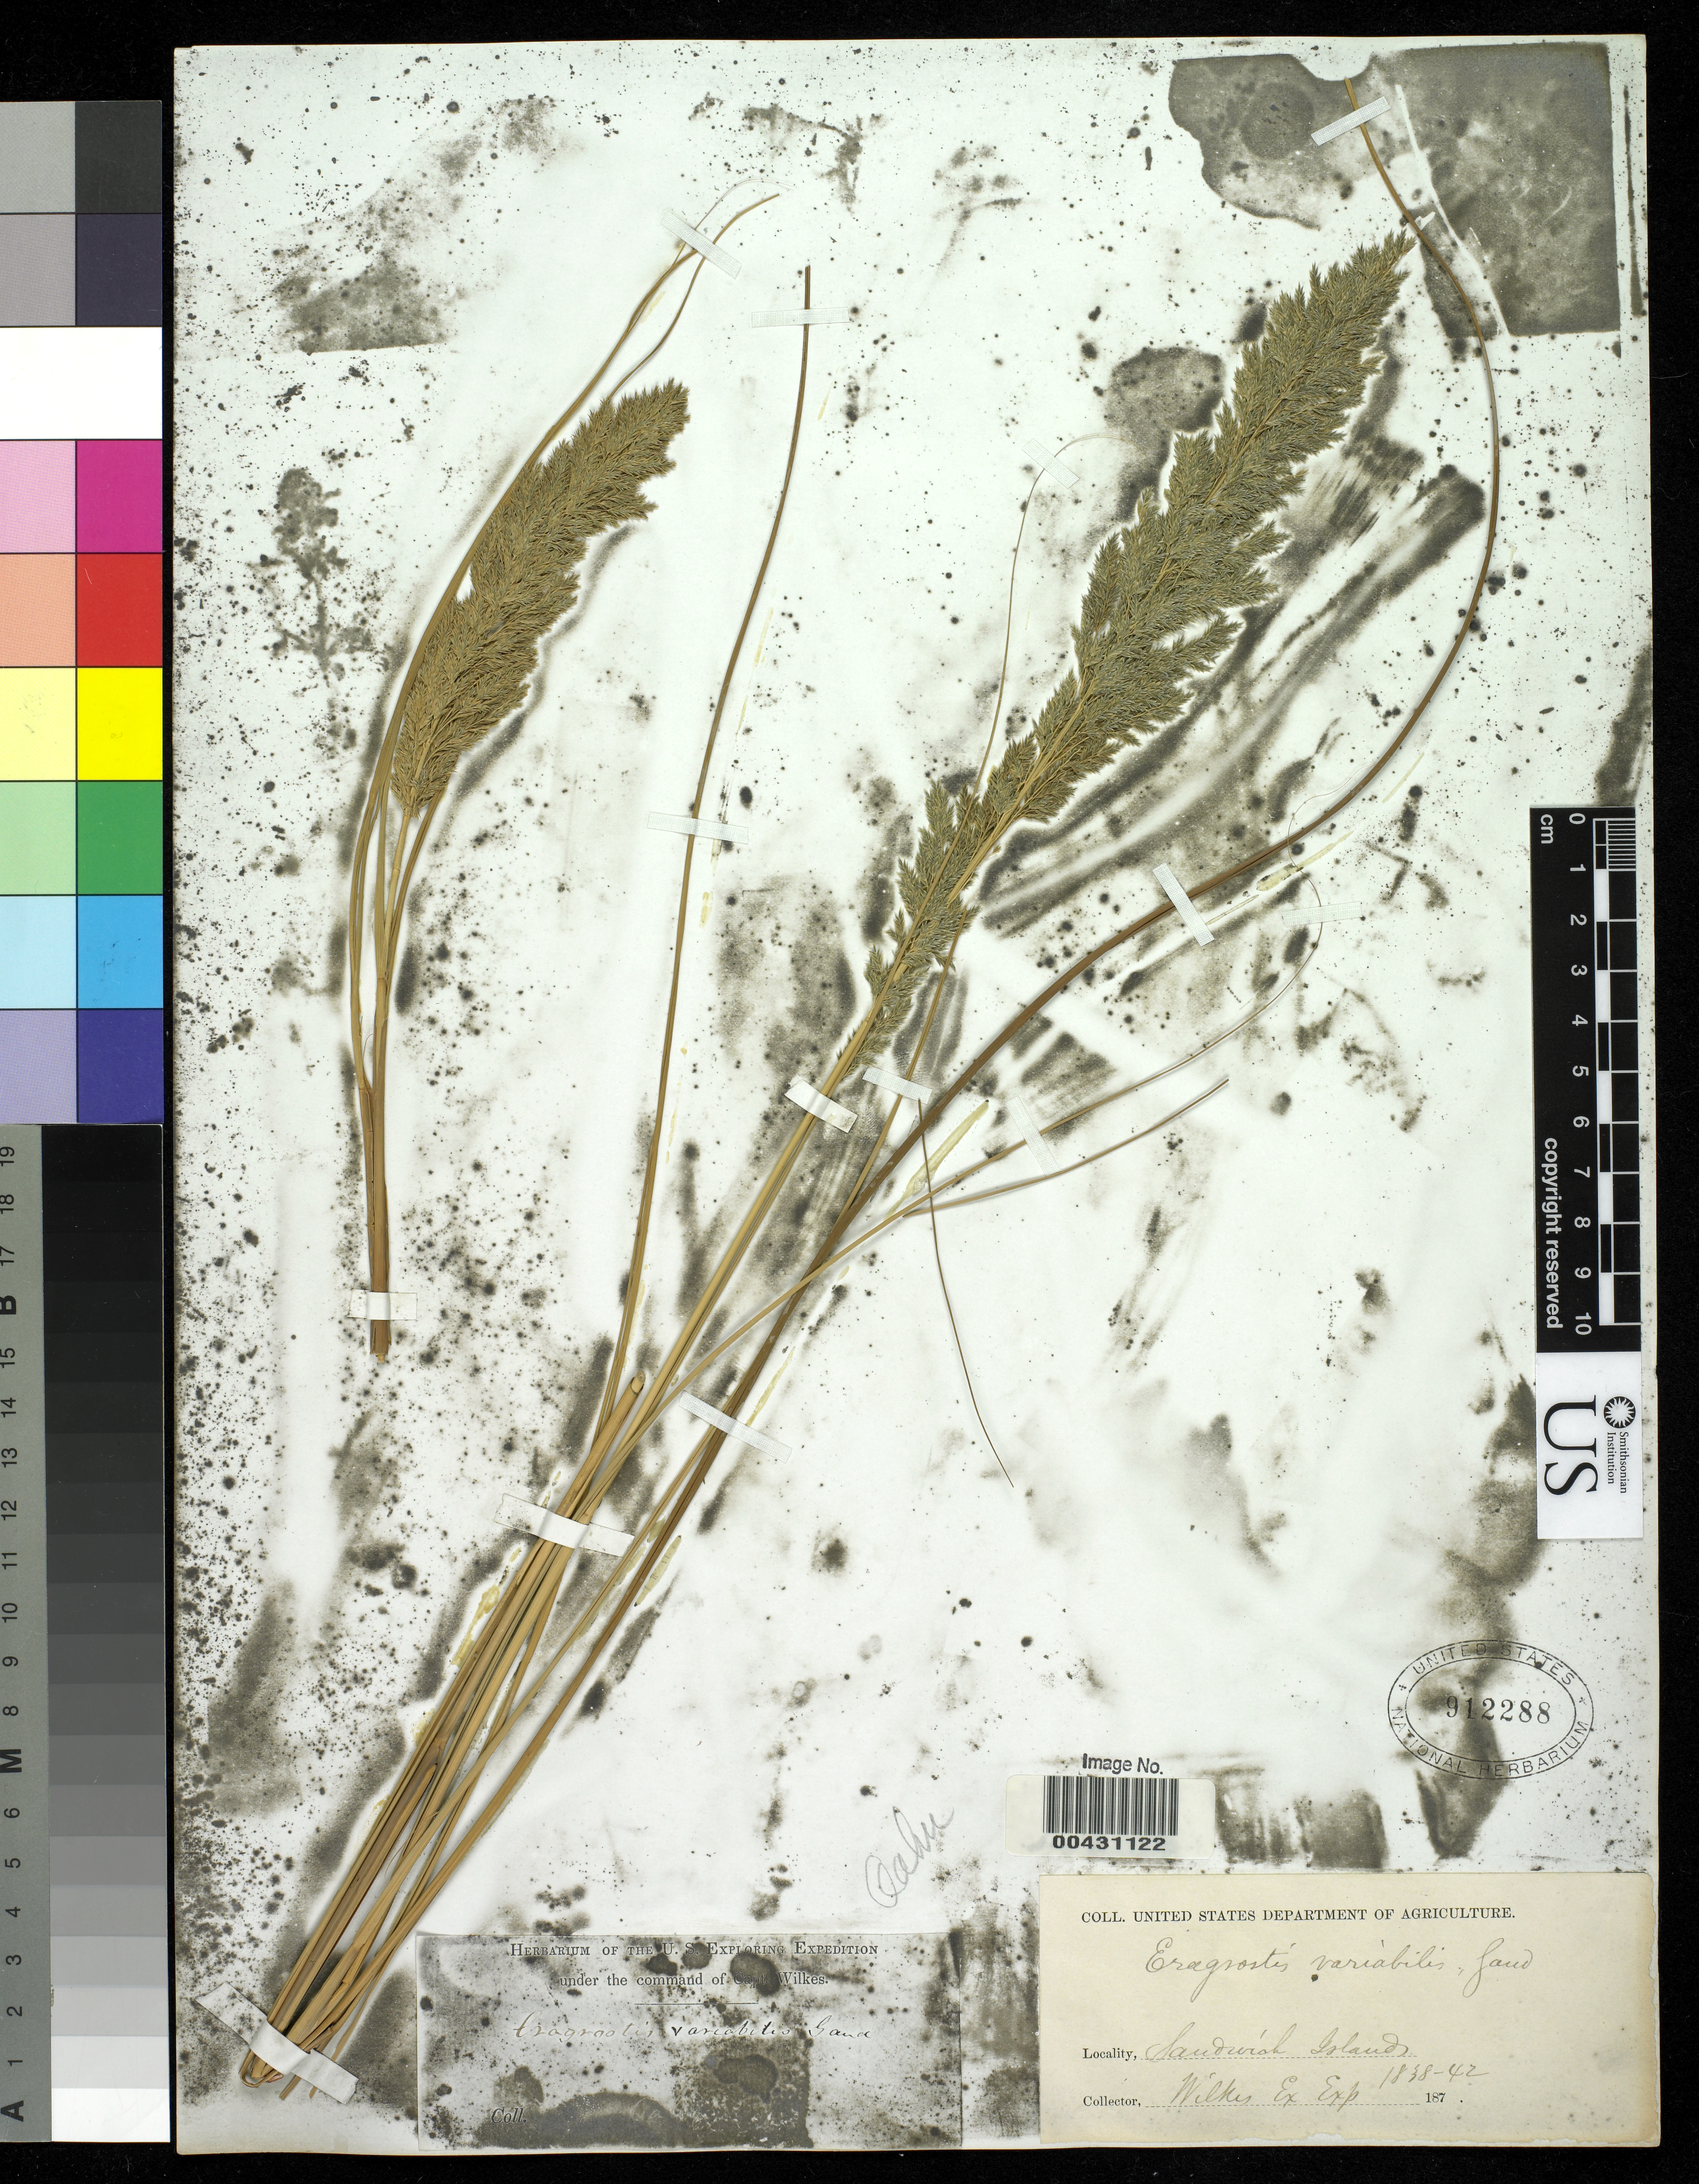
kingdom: Plantae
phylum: Tracheophyta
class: Liliopsida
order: Poales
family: Poaceae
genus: Eragrostis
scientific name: Eragrostis variabilis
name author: (Gaudich.) Steud.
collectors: Wilkes Explor. Exped.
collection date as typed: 1838 to -- --- 1842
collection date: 1838/1842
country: United States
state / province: Hawaii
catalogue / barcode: US 912288